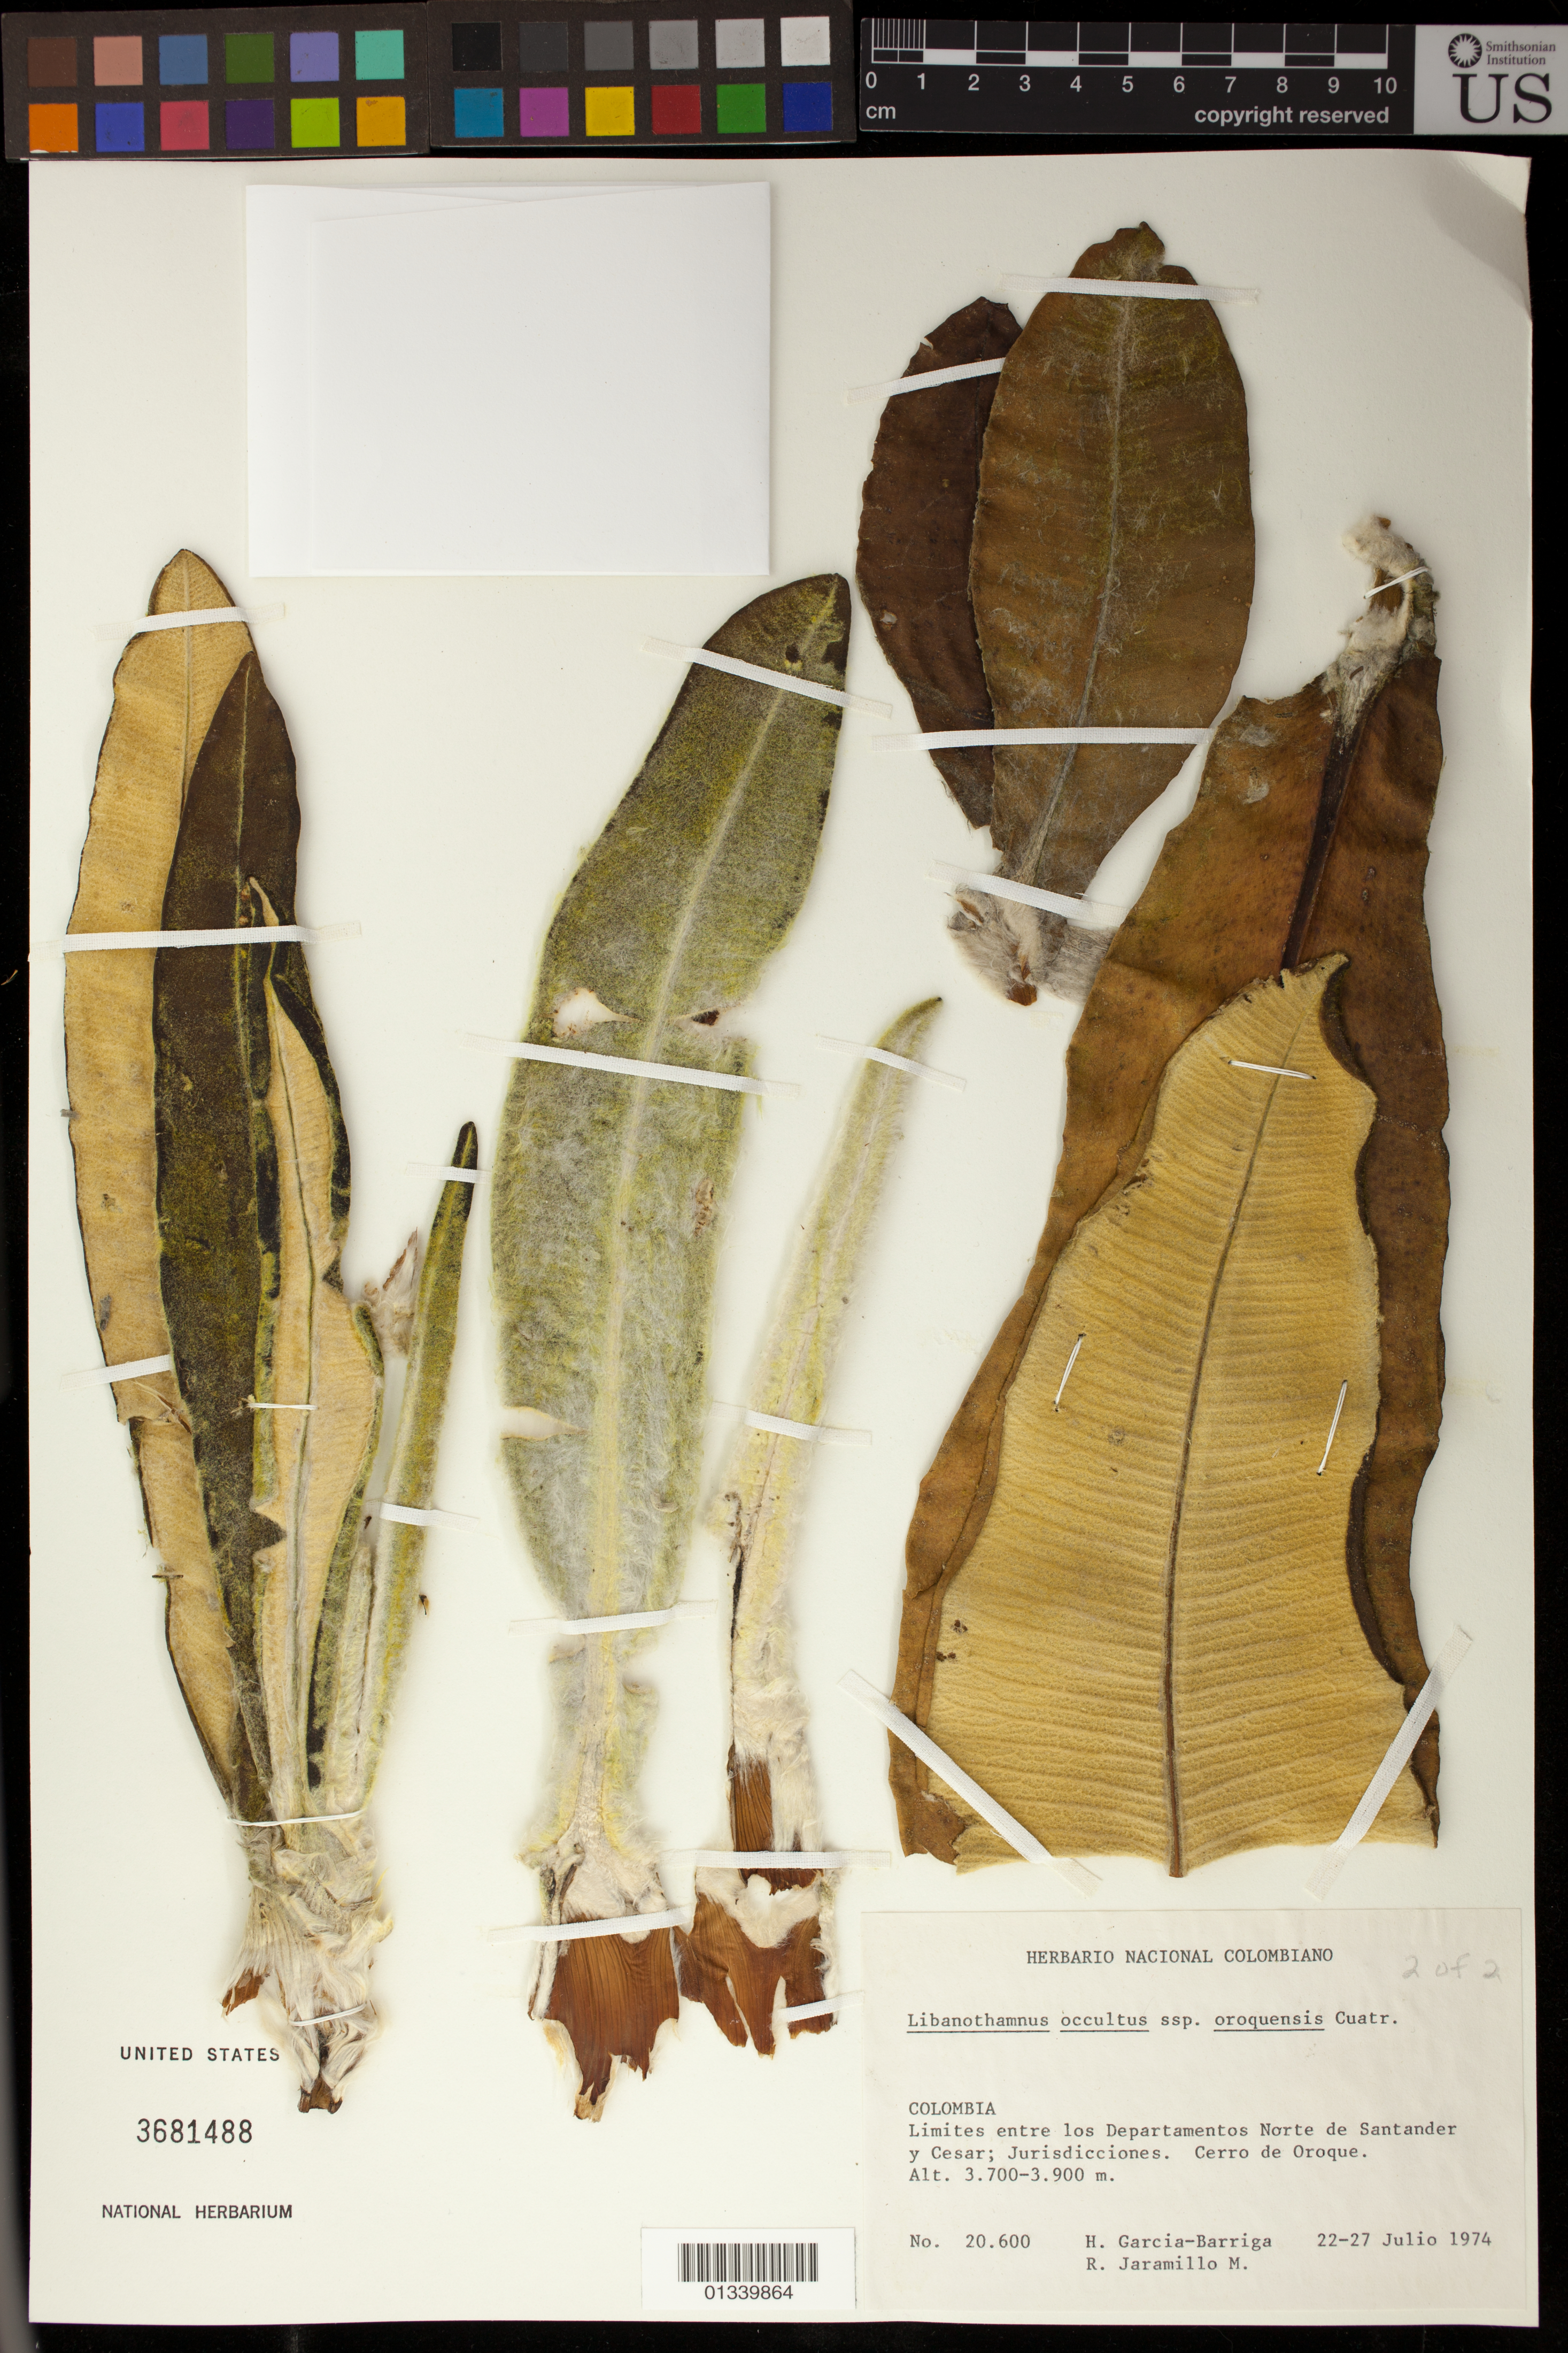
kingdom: Plantae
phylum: Tracheophyta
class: Magnoliopsida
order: Asterales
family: Asteraceae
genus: Libanothamnus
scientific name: Libanothamnus occultus subsp. oroquensis Cuatrec., ined. 2012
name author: Cuatrec.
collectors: H. García Barriga & R. Jaramillo M.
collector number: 20.6OO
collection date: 1974-07-22/1974-07-27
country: Colombia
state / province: César / Norte de Santander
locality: Limites entre los Departamentos Norte de Santander y Cesar; Jurisdicciones. Cerro de Oroque.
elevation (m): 3.7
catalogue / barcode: US 3681488